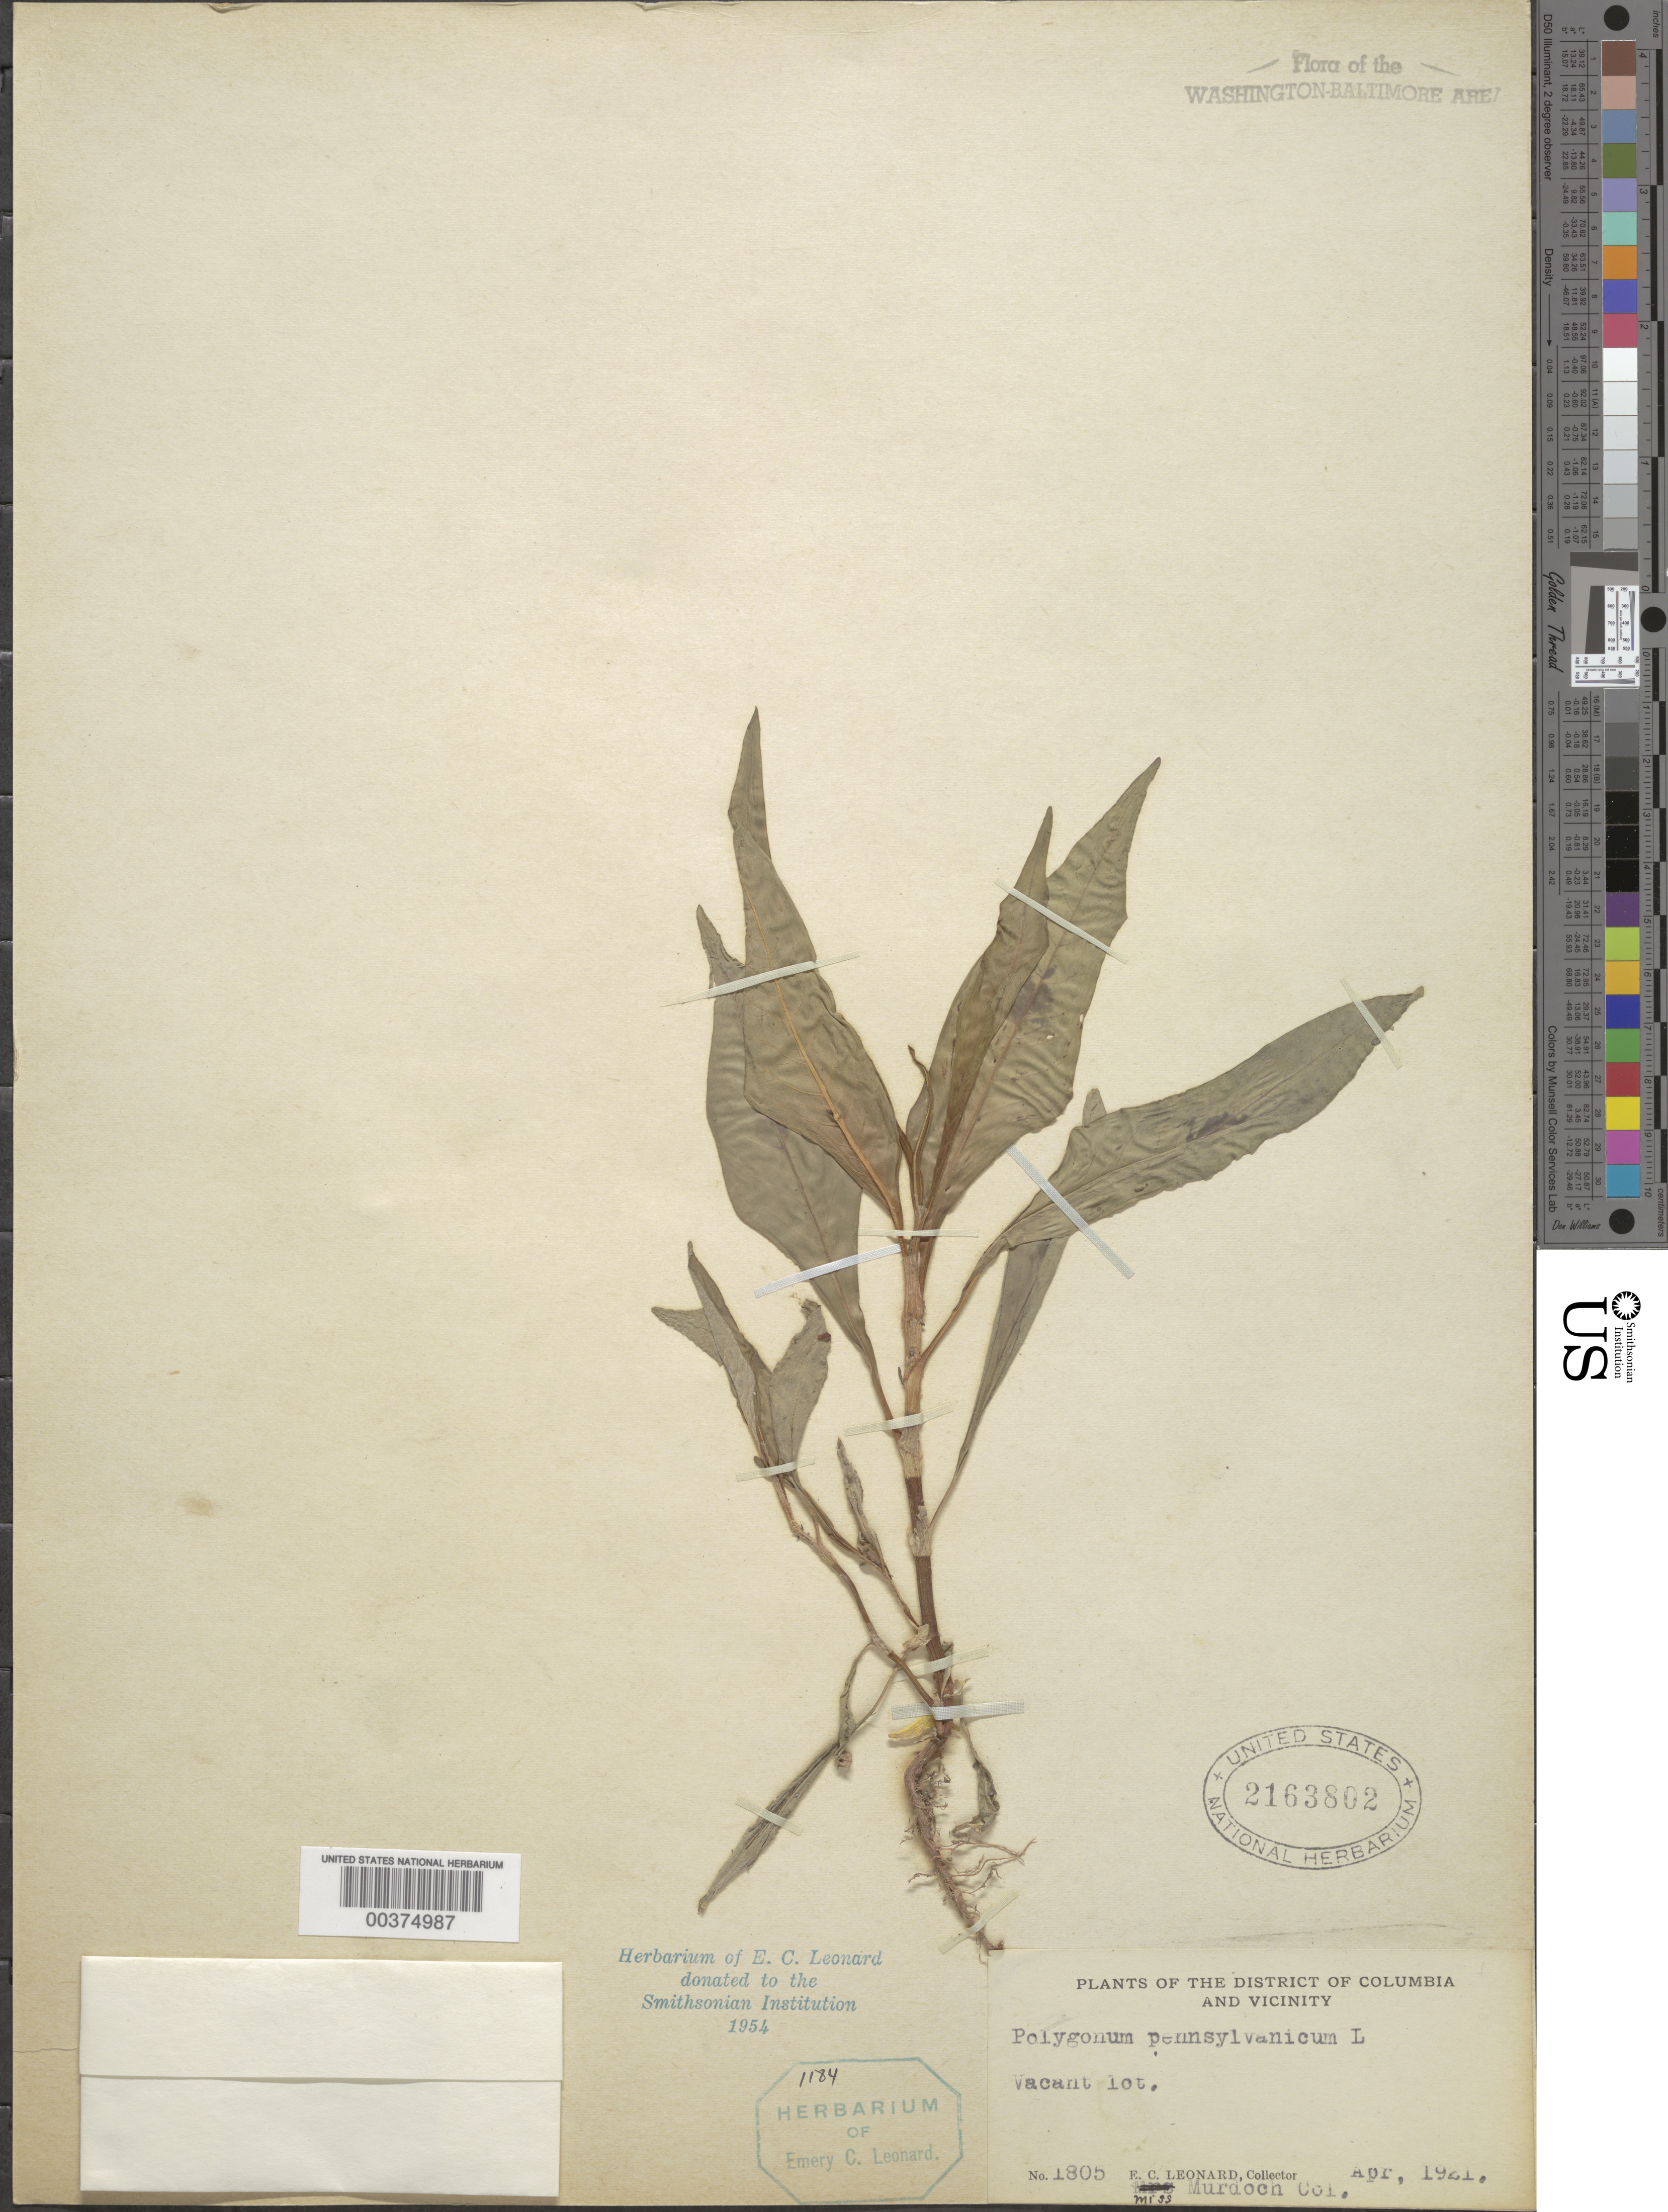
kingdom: Plantae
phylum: Tracheophyta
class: Magnoliopsida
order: Caryophyllales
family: Polygonaceae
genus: Persicaria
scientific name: Persicaria lapathifolia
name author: (L.) Delarbre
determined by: Atha, D. E.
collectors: E. C. Leonard & Murdoch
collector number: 1805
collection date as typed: Apr 1921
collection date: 1921-04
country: United States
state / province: District of Columbia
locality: Vacant Lot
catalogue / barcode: US 2163802